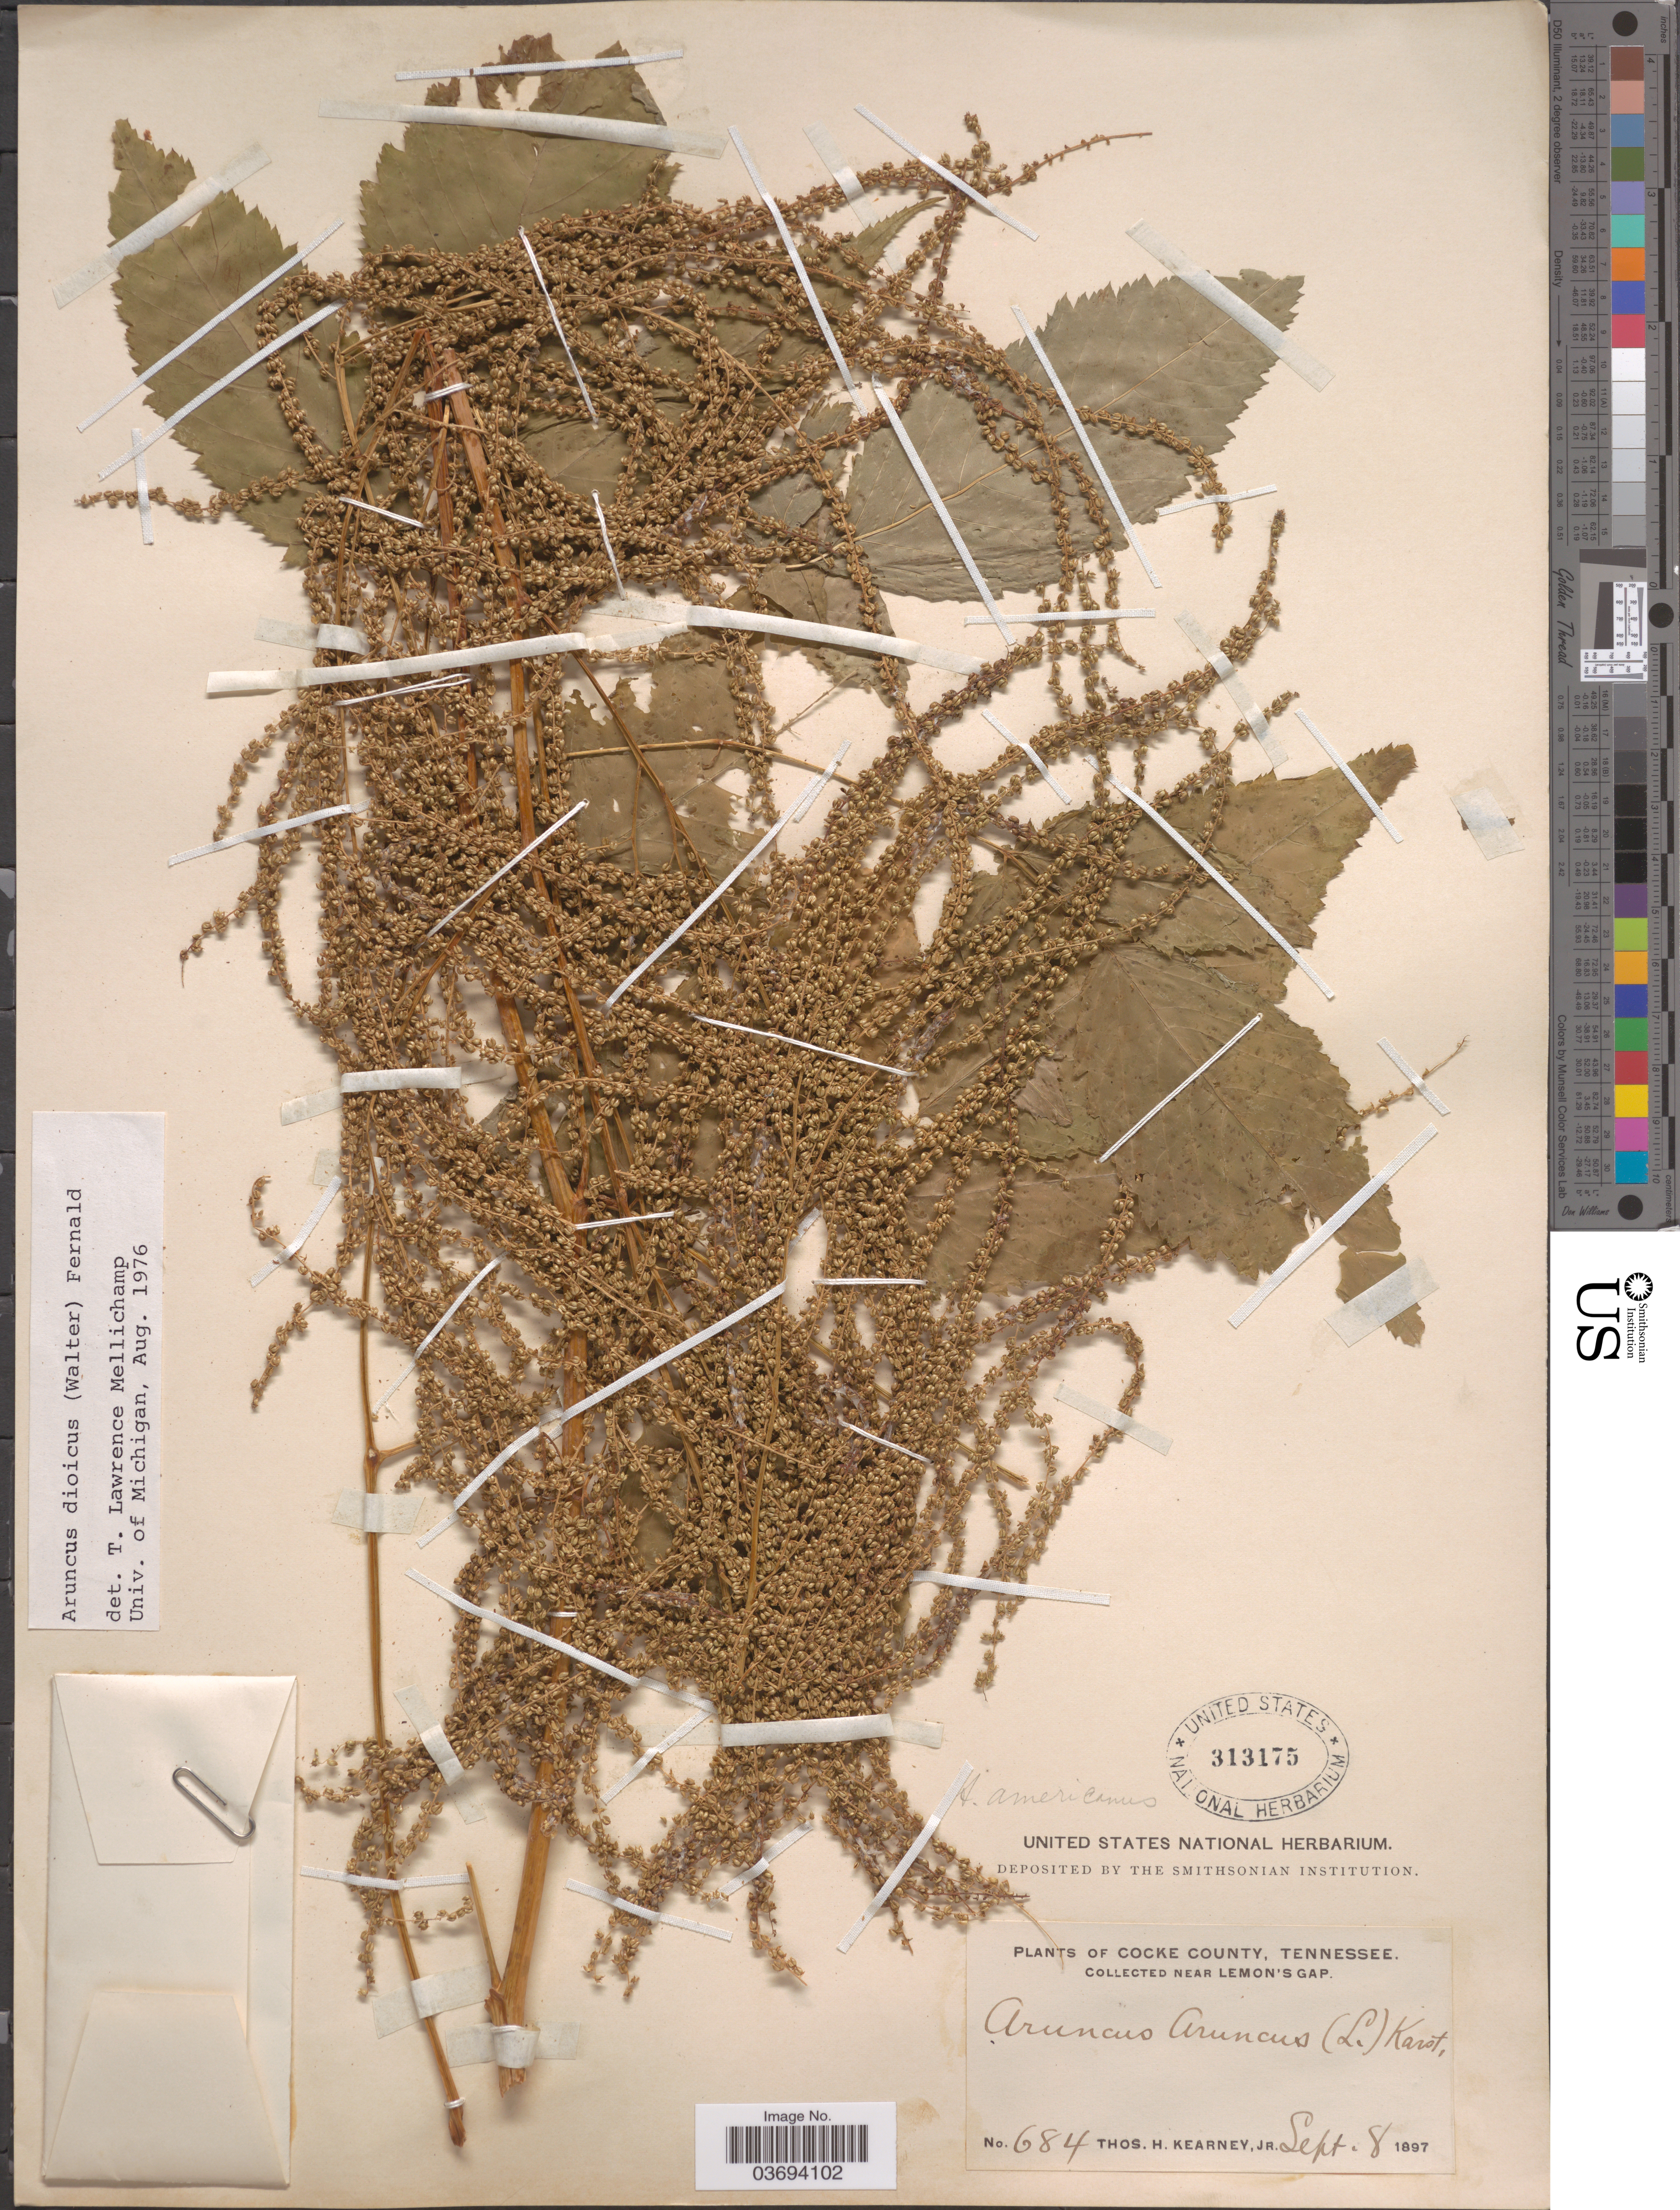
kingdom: Plantae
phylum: Tracheophyta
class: Magnoliopsida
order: Rosales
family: Rosaceae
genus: Aruncus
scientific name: Aruncus dioicus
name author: (Walter) Fernald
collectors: T. H. Kearney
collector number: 684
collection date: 1897-09-08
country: United States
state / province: Tennessee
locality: Cocke County. Near Lemon's Gap.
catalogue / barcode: US 313175